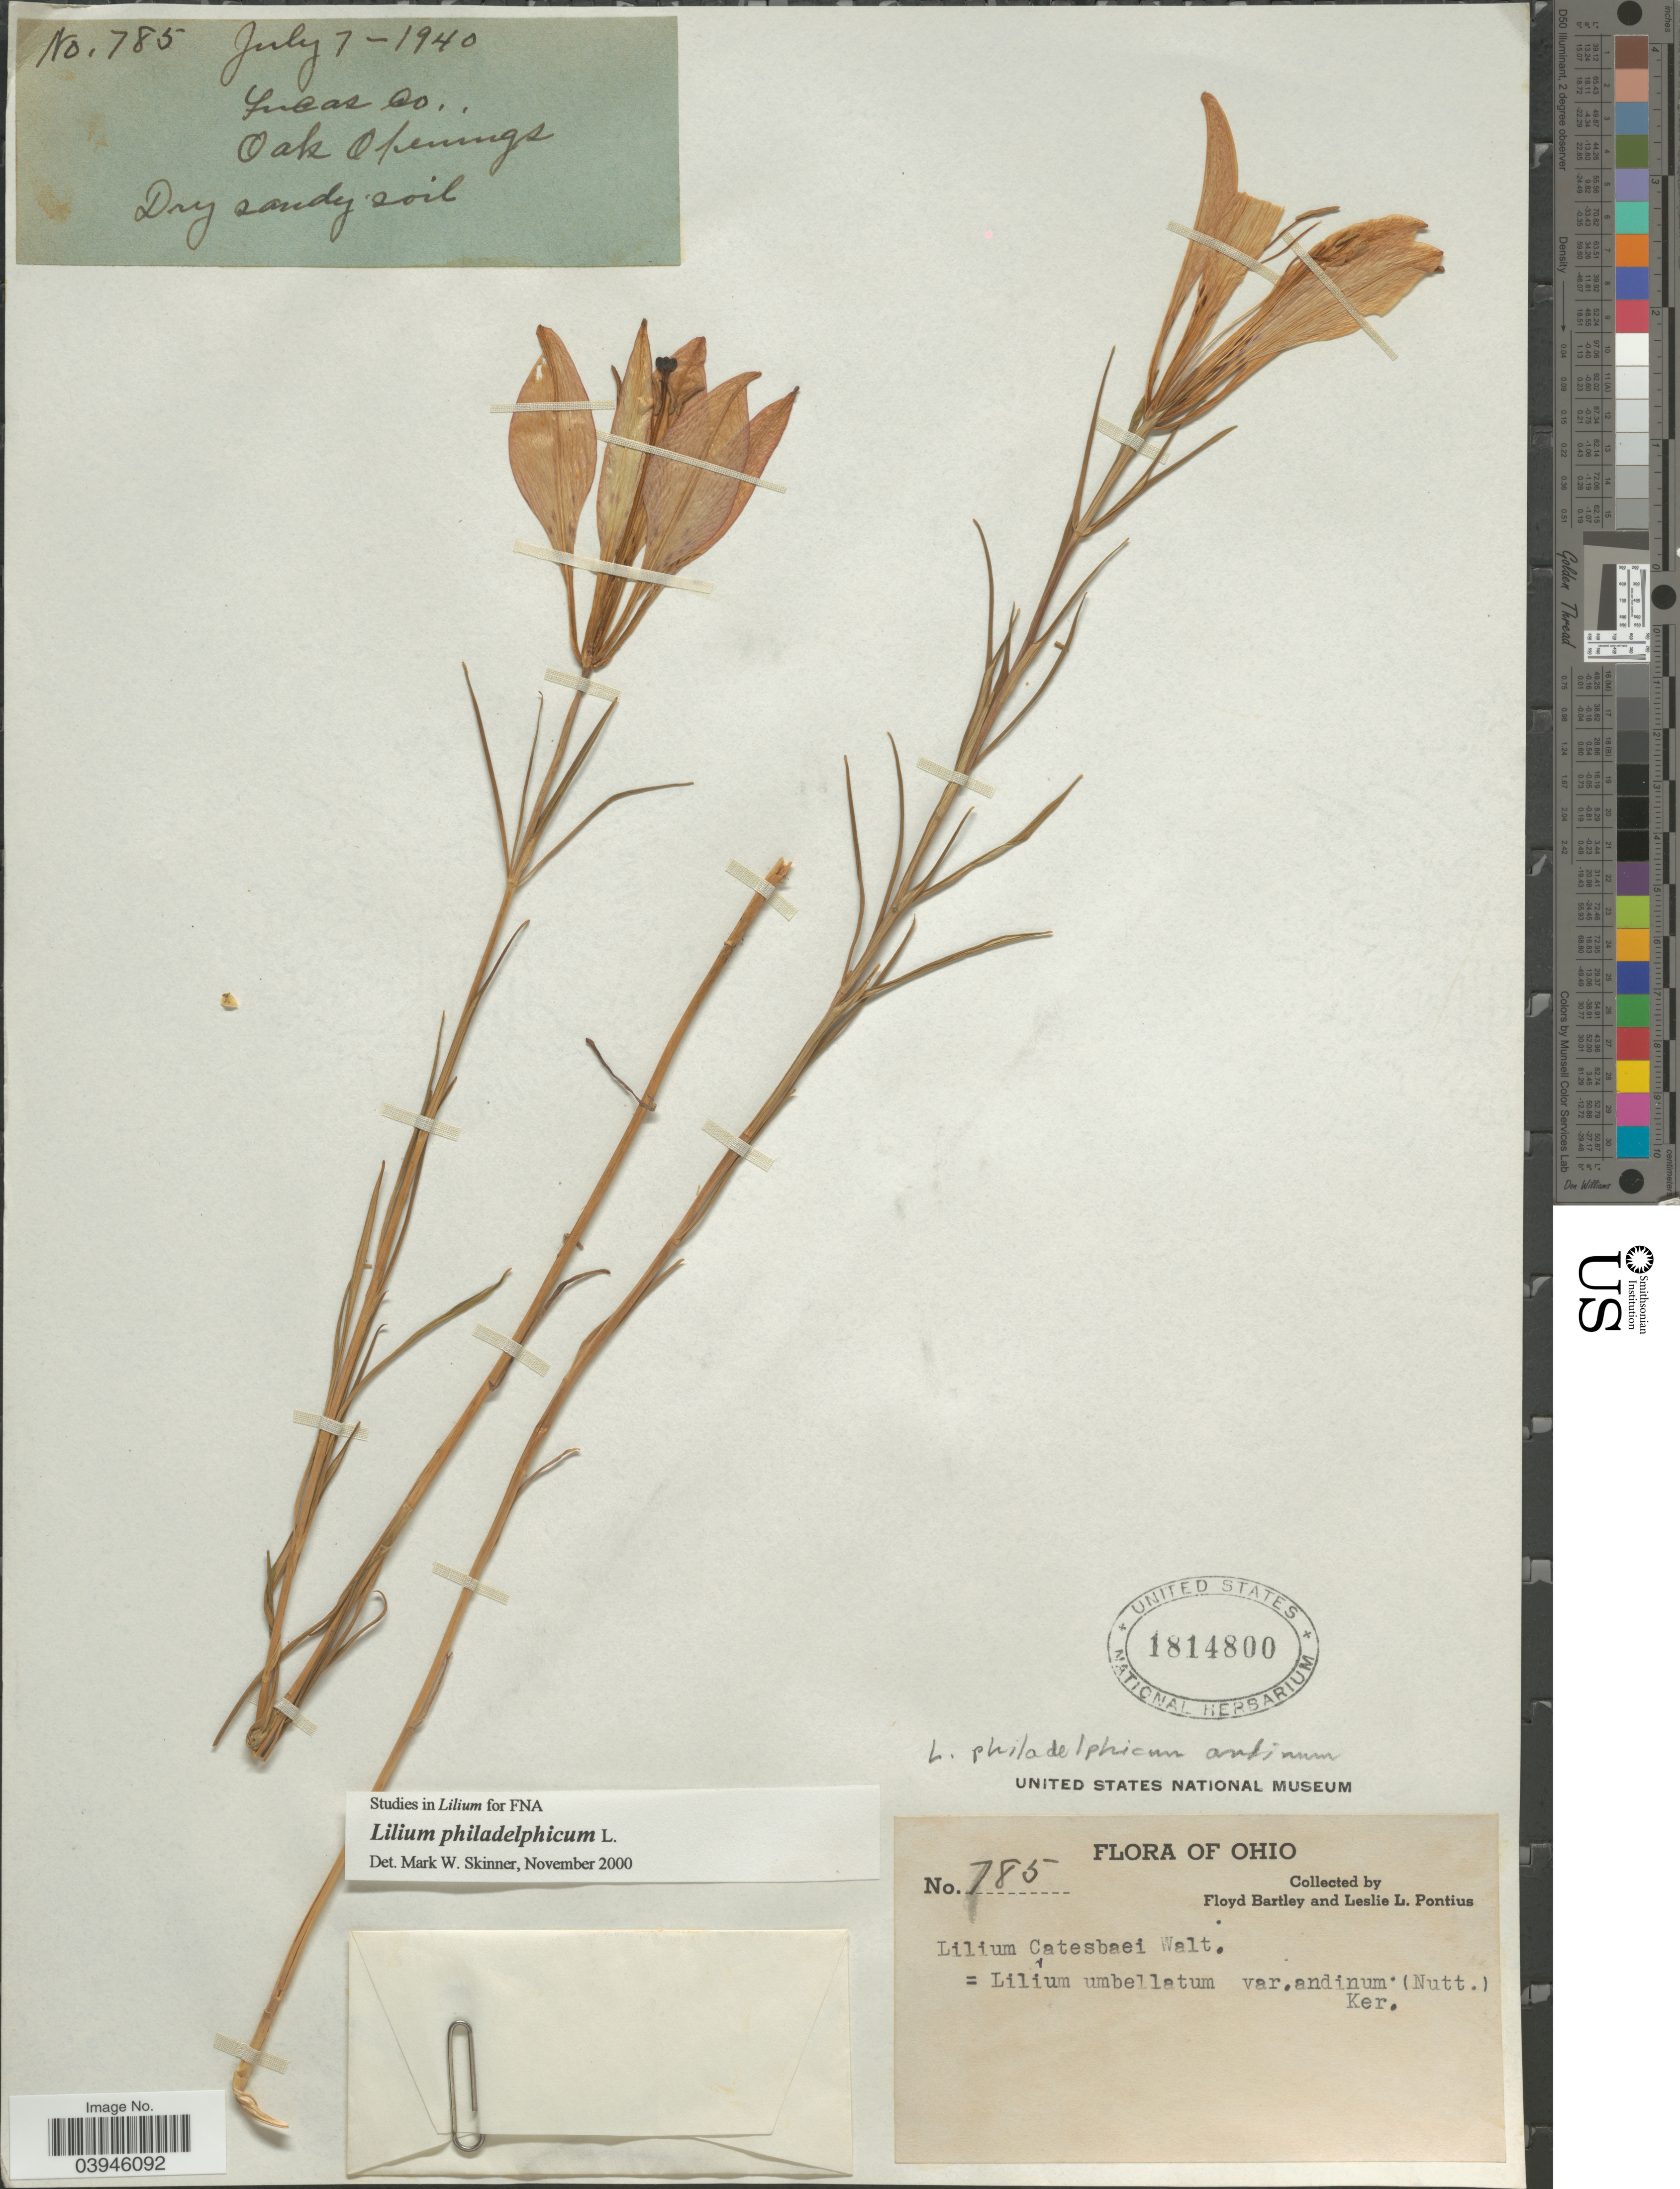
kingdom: Plantae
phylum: Tracheophyta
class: Liliopsida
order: Liliales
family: Liliaceae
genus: Lilium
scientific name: Lilium philadelphicum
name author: L.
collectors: F. Bartley & L. Pontius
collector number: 785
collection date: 1940-07-07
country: United States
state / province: Ohio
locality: Lucas Co. Oak Openings.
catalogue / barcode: US 1814800